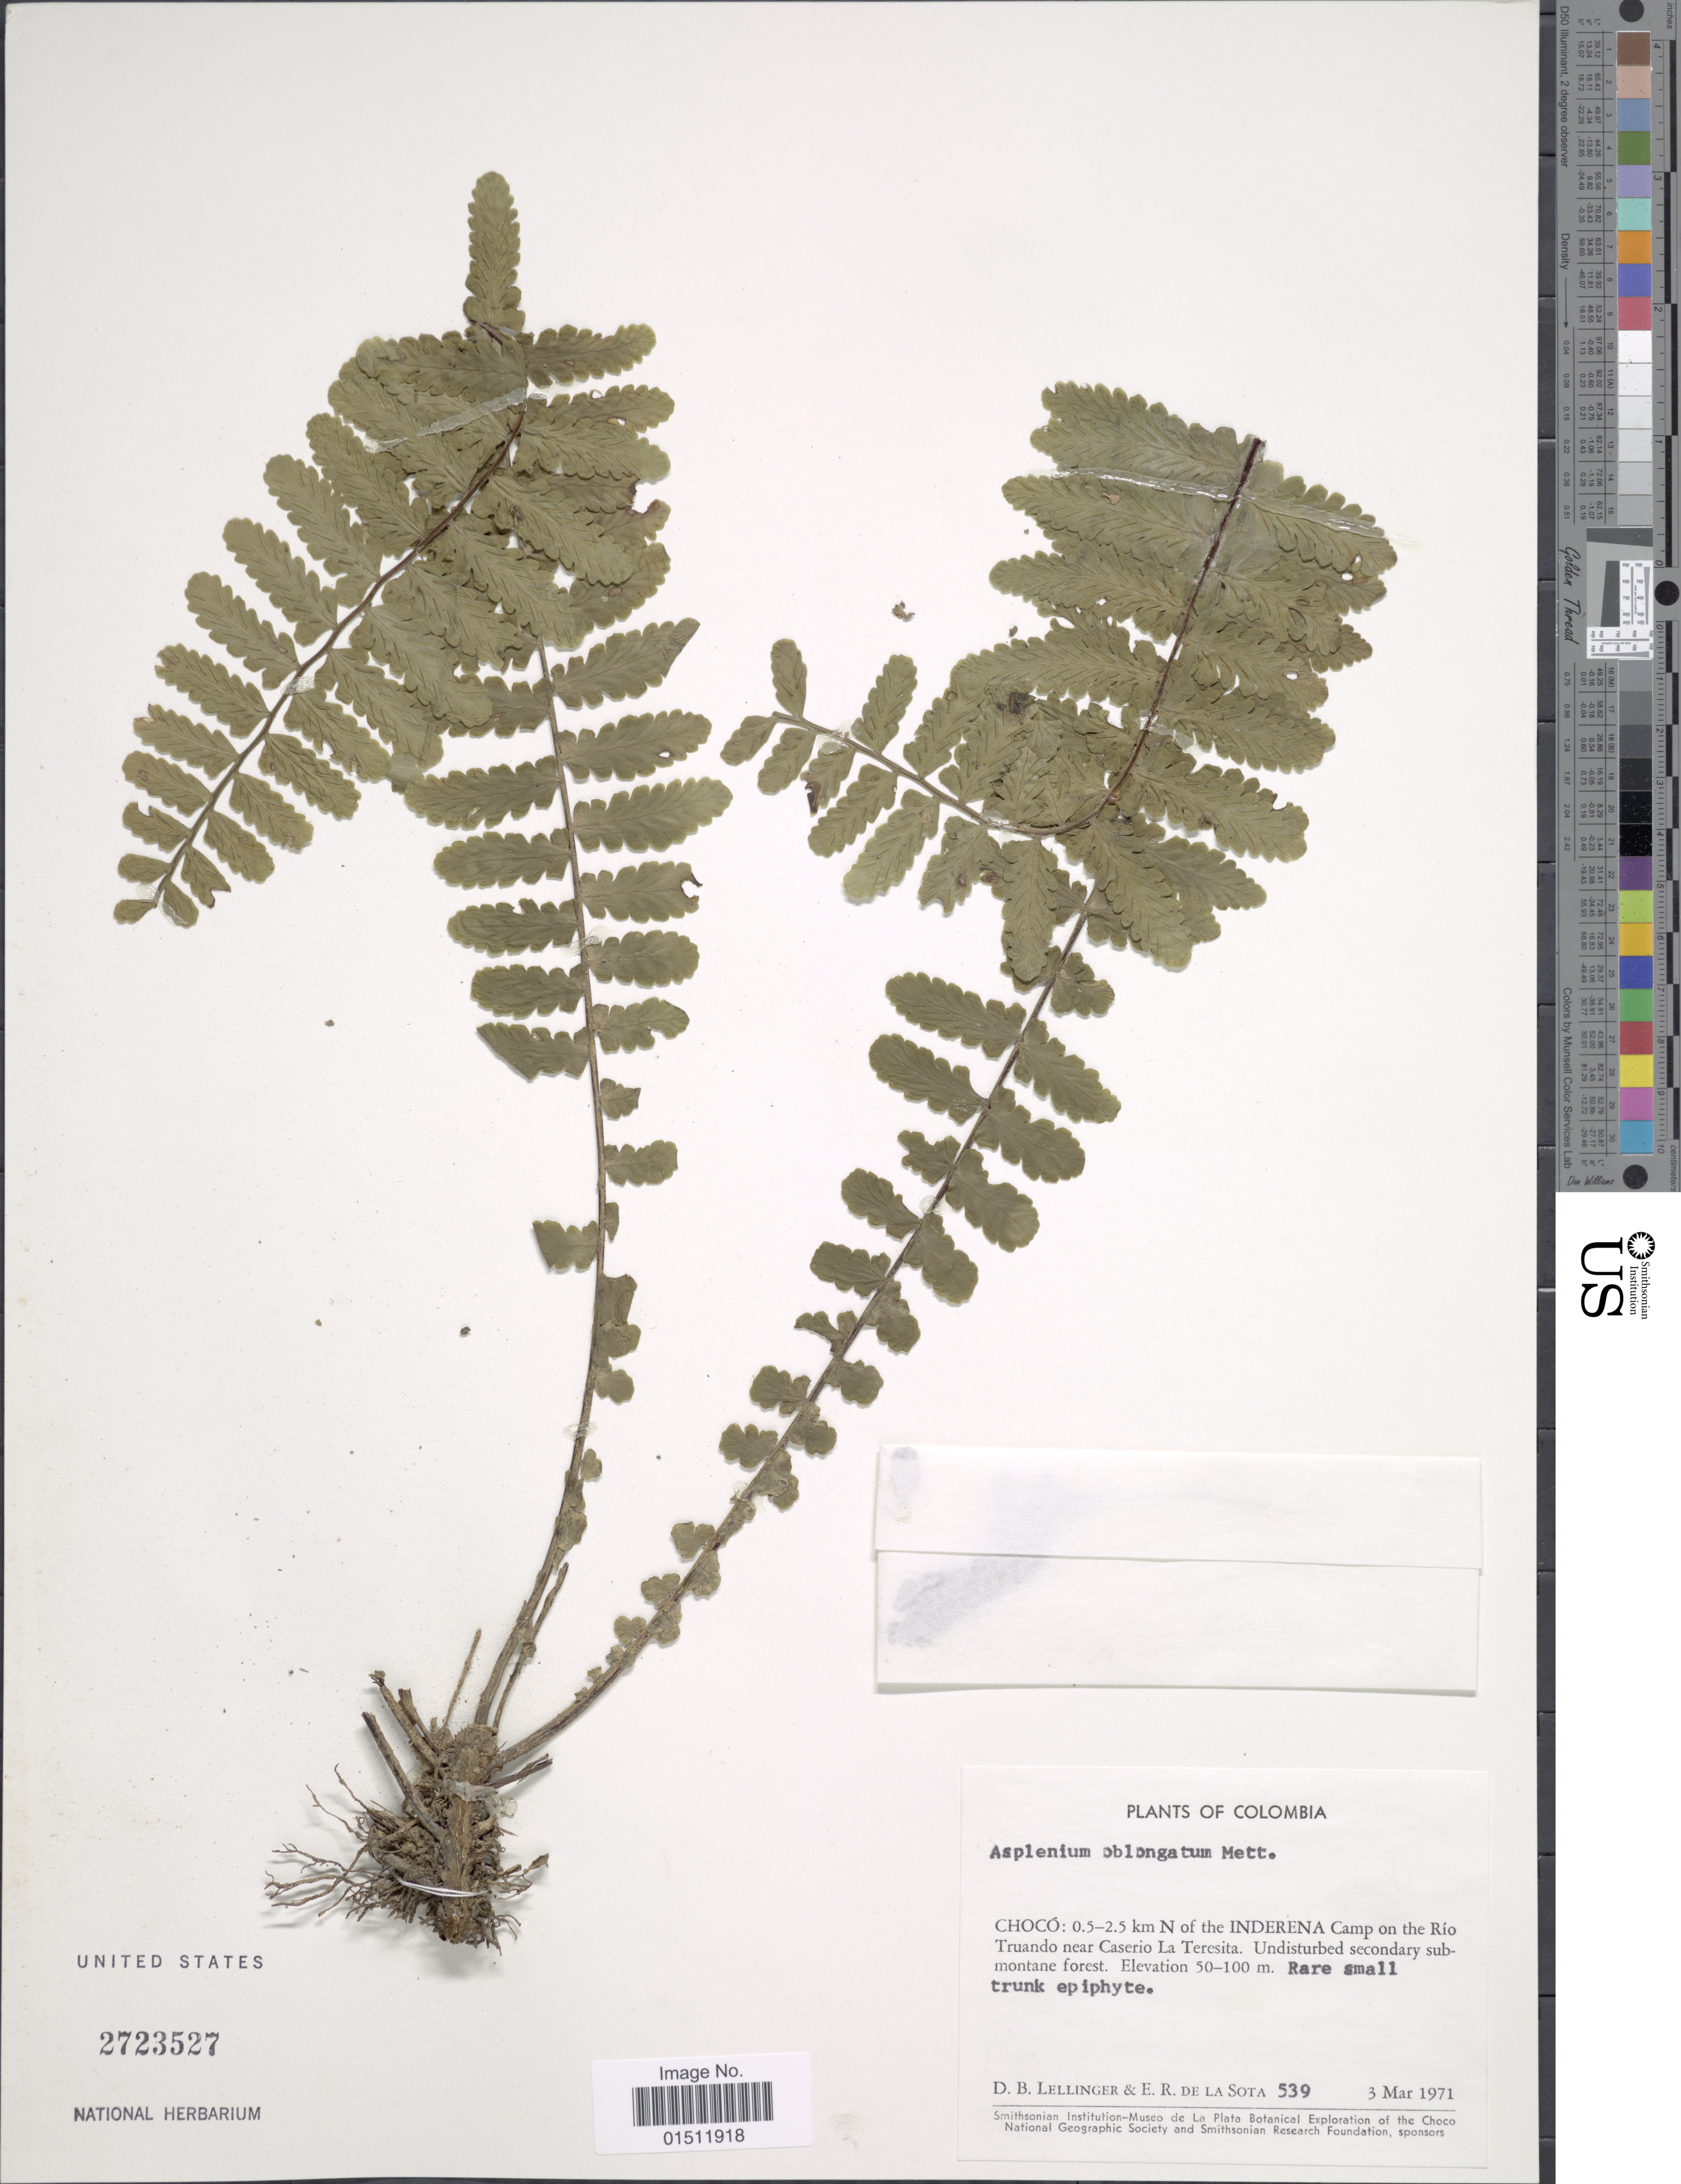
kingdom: Plantae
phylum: Tracheophyta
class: Polypodiopsida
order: Polypodiales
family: Aspleniaceae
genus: Asplenium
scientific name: Asplenium oblongatum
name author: Mett.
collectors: D. B. Lellinger & E. R. de la Sota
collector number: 539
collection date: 1971-03-03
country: Colombia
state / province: Chocó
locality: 0.5-2.5 km N of the Inderena Camp on the Rio Truando near caserio La teresita.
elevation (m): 50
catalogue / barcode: US 2723527